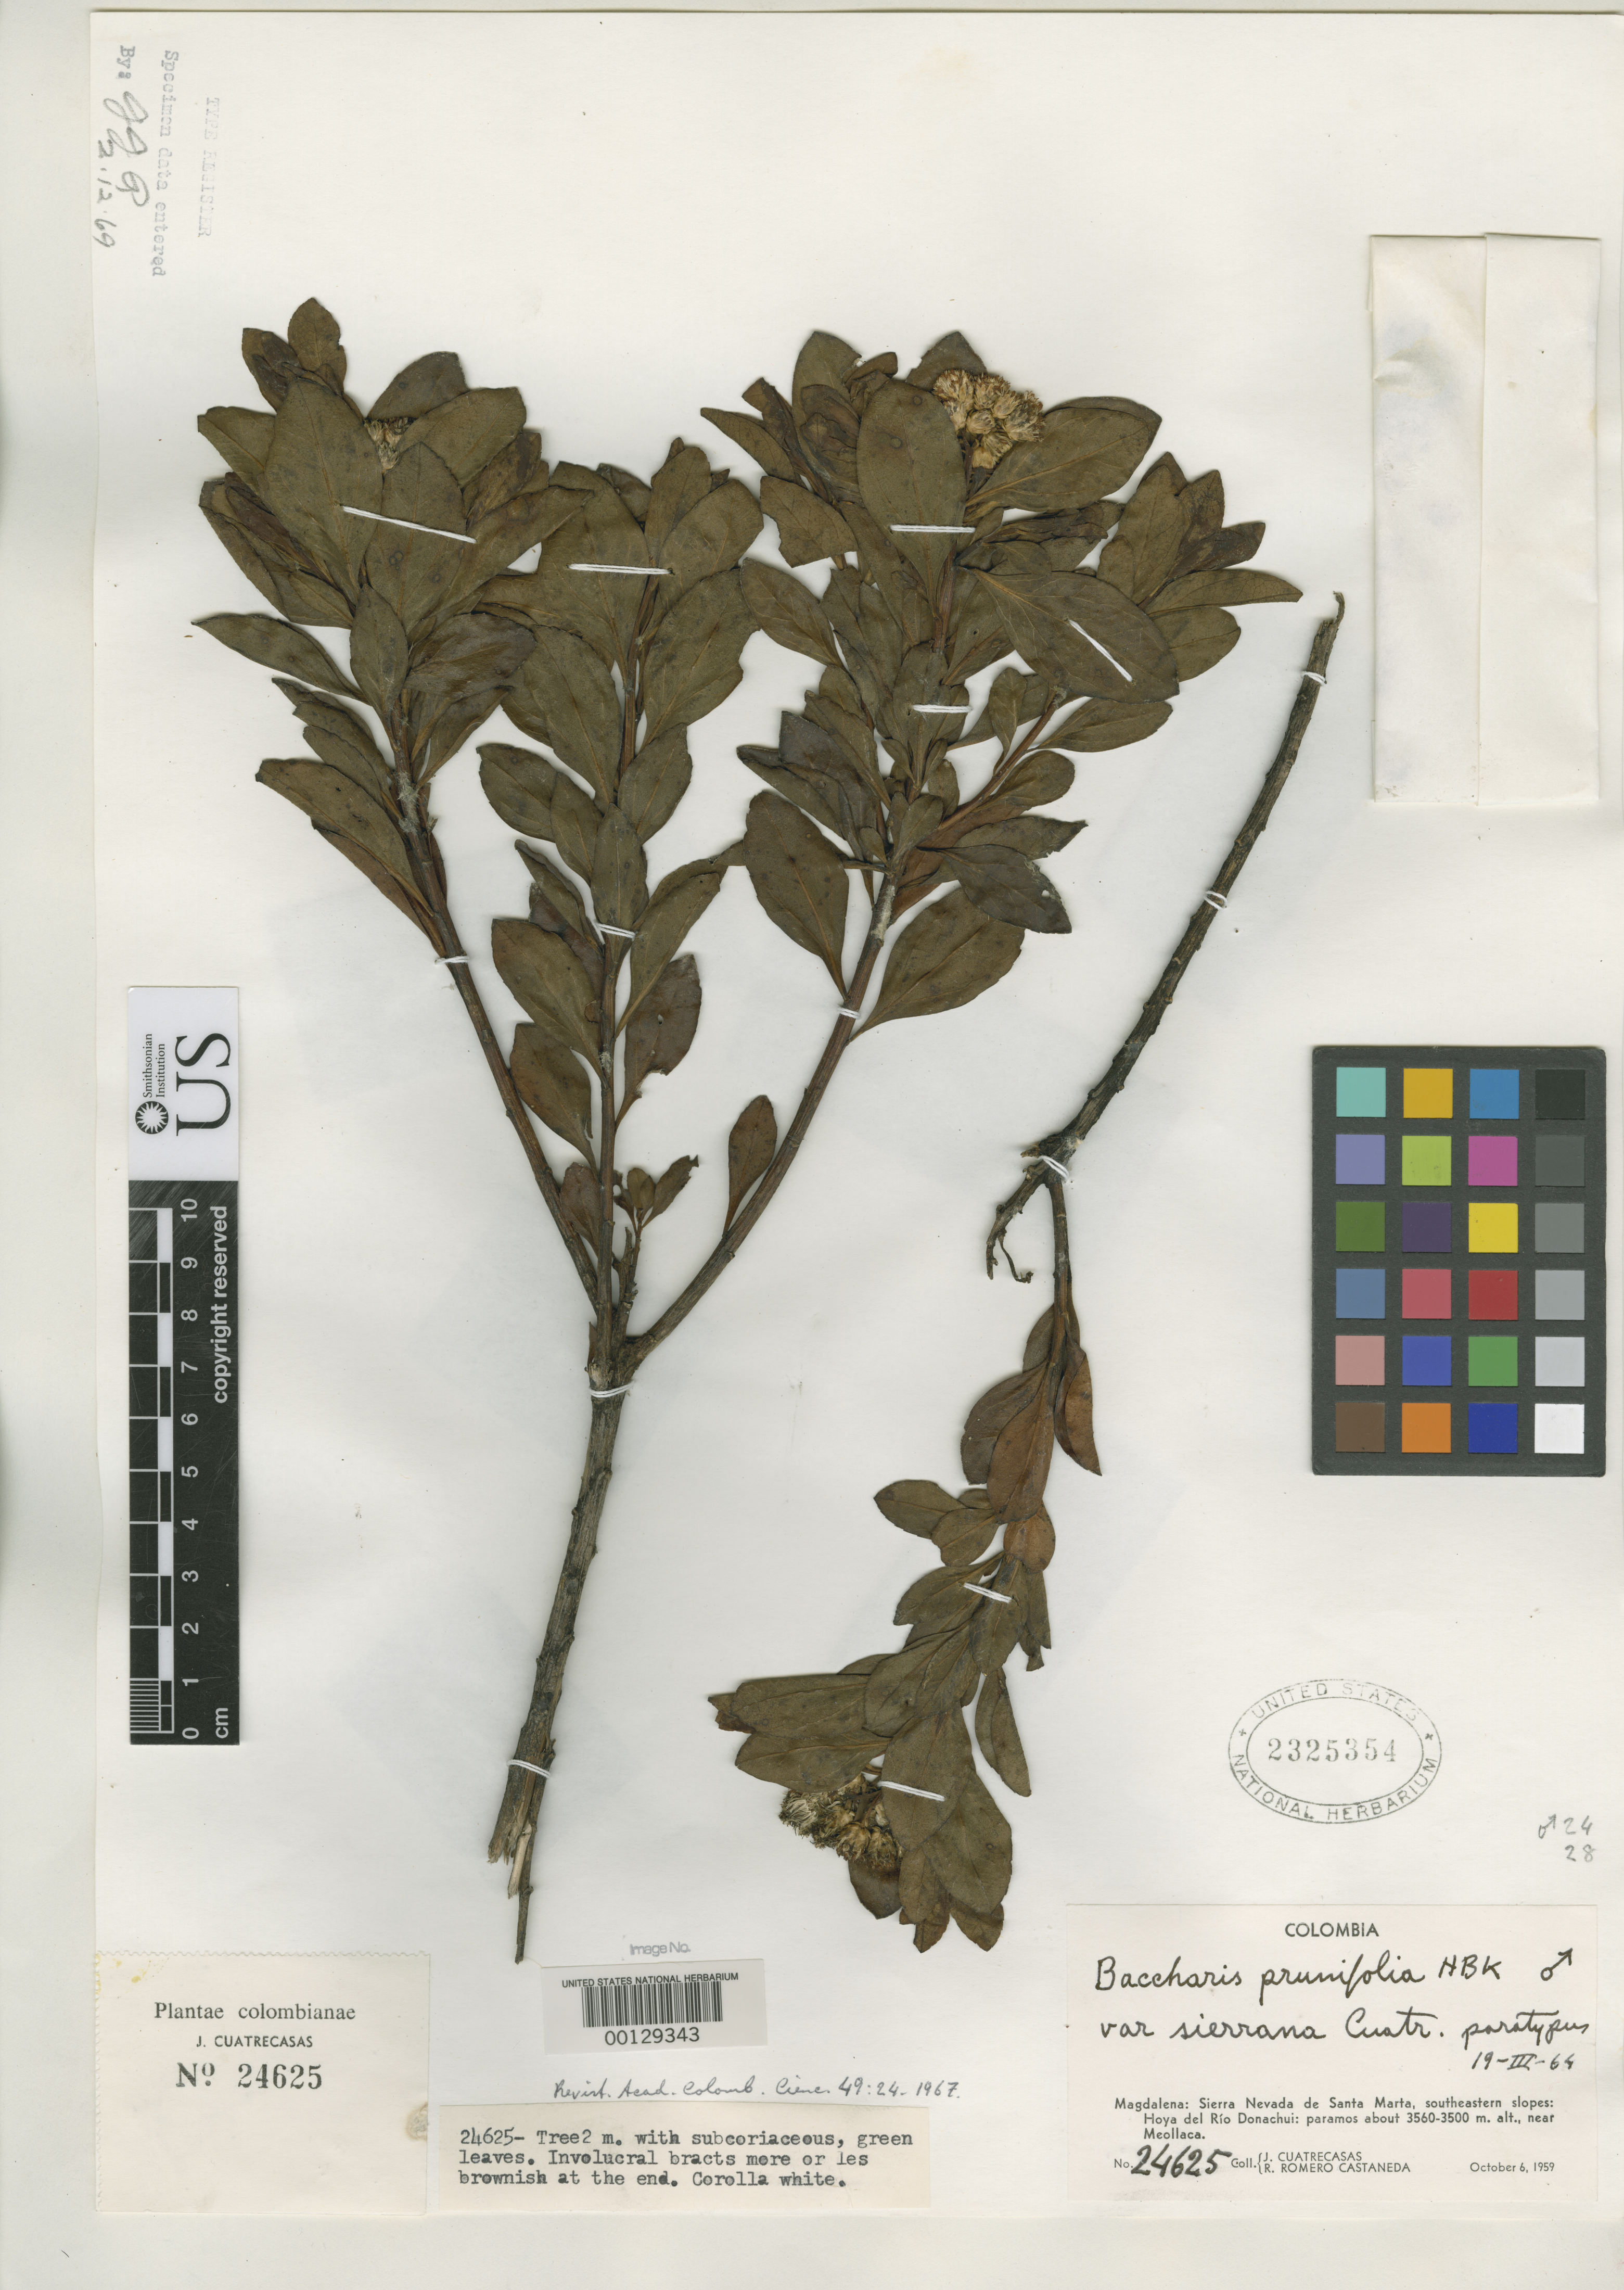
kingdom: Plantae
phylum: Tracheophyta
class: Magnoliopsida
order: Asterales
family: Asteraceae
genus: Baccharis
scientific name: Baccharis prunifolia var. sierrana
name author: Cuatrec.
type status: Paratype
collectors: J. Cuatrecasas & R. Romero Castañeda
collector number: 24625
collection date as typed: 06 Oct 1959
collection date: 1959-10-06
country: Colombia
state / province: Magdalena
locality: Sierra Nevada de Santa Marta, Hoya del Rio Donachui.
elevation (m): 3560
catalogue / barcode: US 2325354